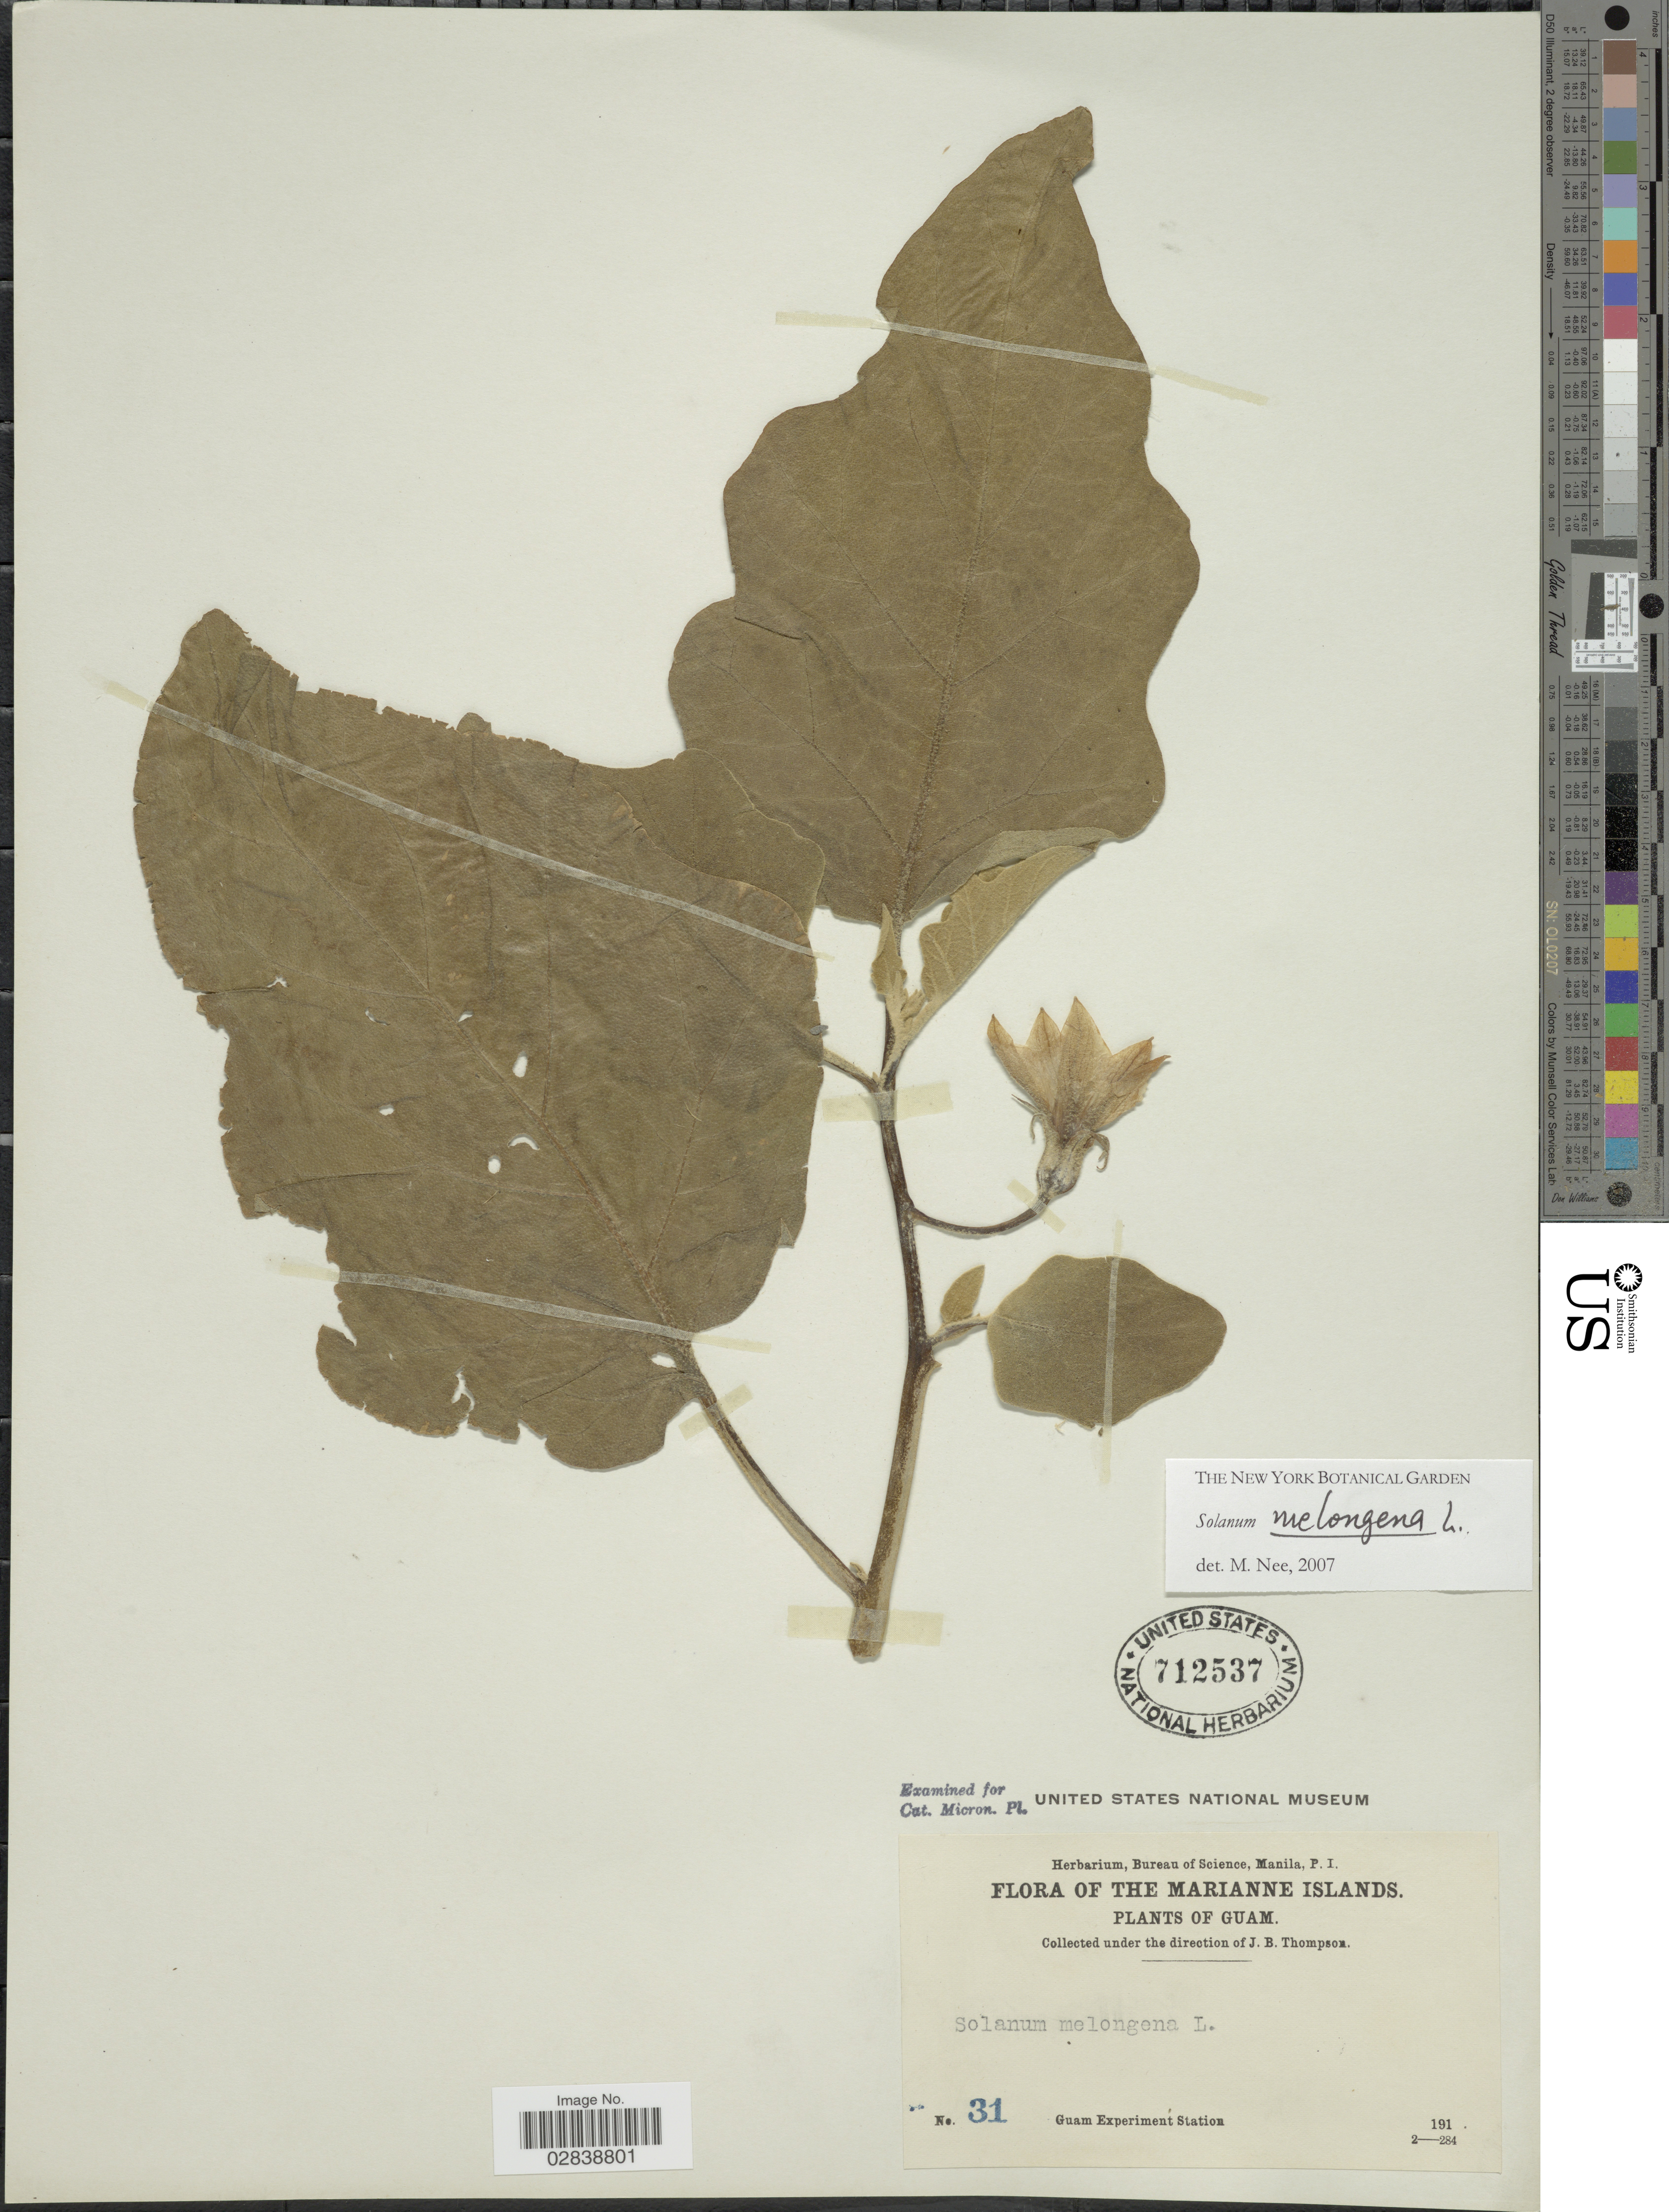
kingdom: Plantae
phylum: Tracheophyta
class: Magnoliopsida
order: Solanales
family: Solanaceae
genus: Solanum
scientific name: Solanum melongena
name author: L.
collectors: Guam Exp. Sta.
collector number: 31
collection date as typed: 191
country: Guam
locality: Marianne Islands.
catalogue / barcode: US 712537